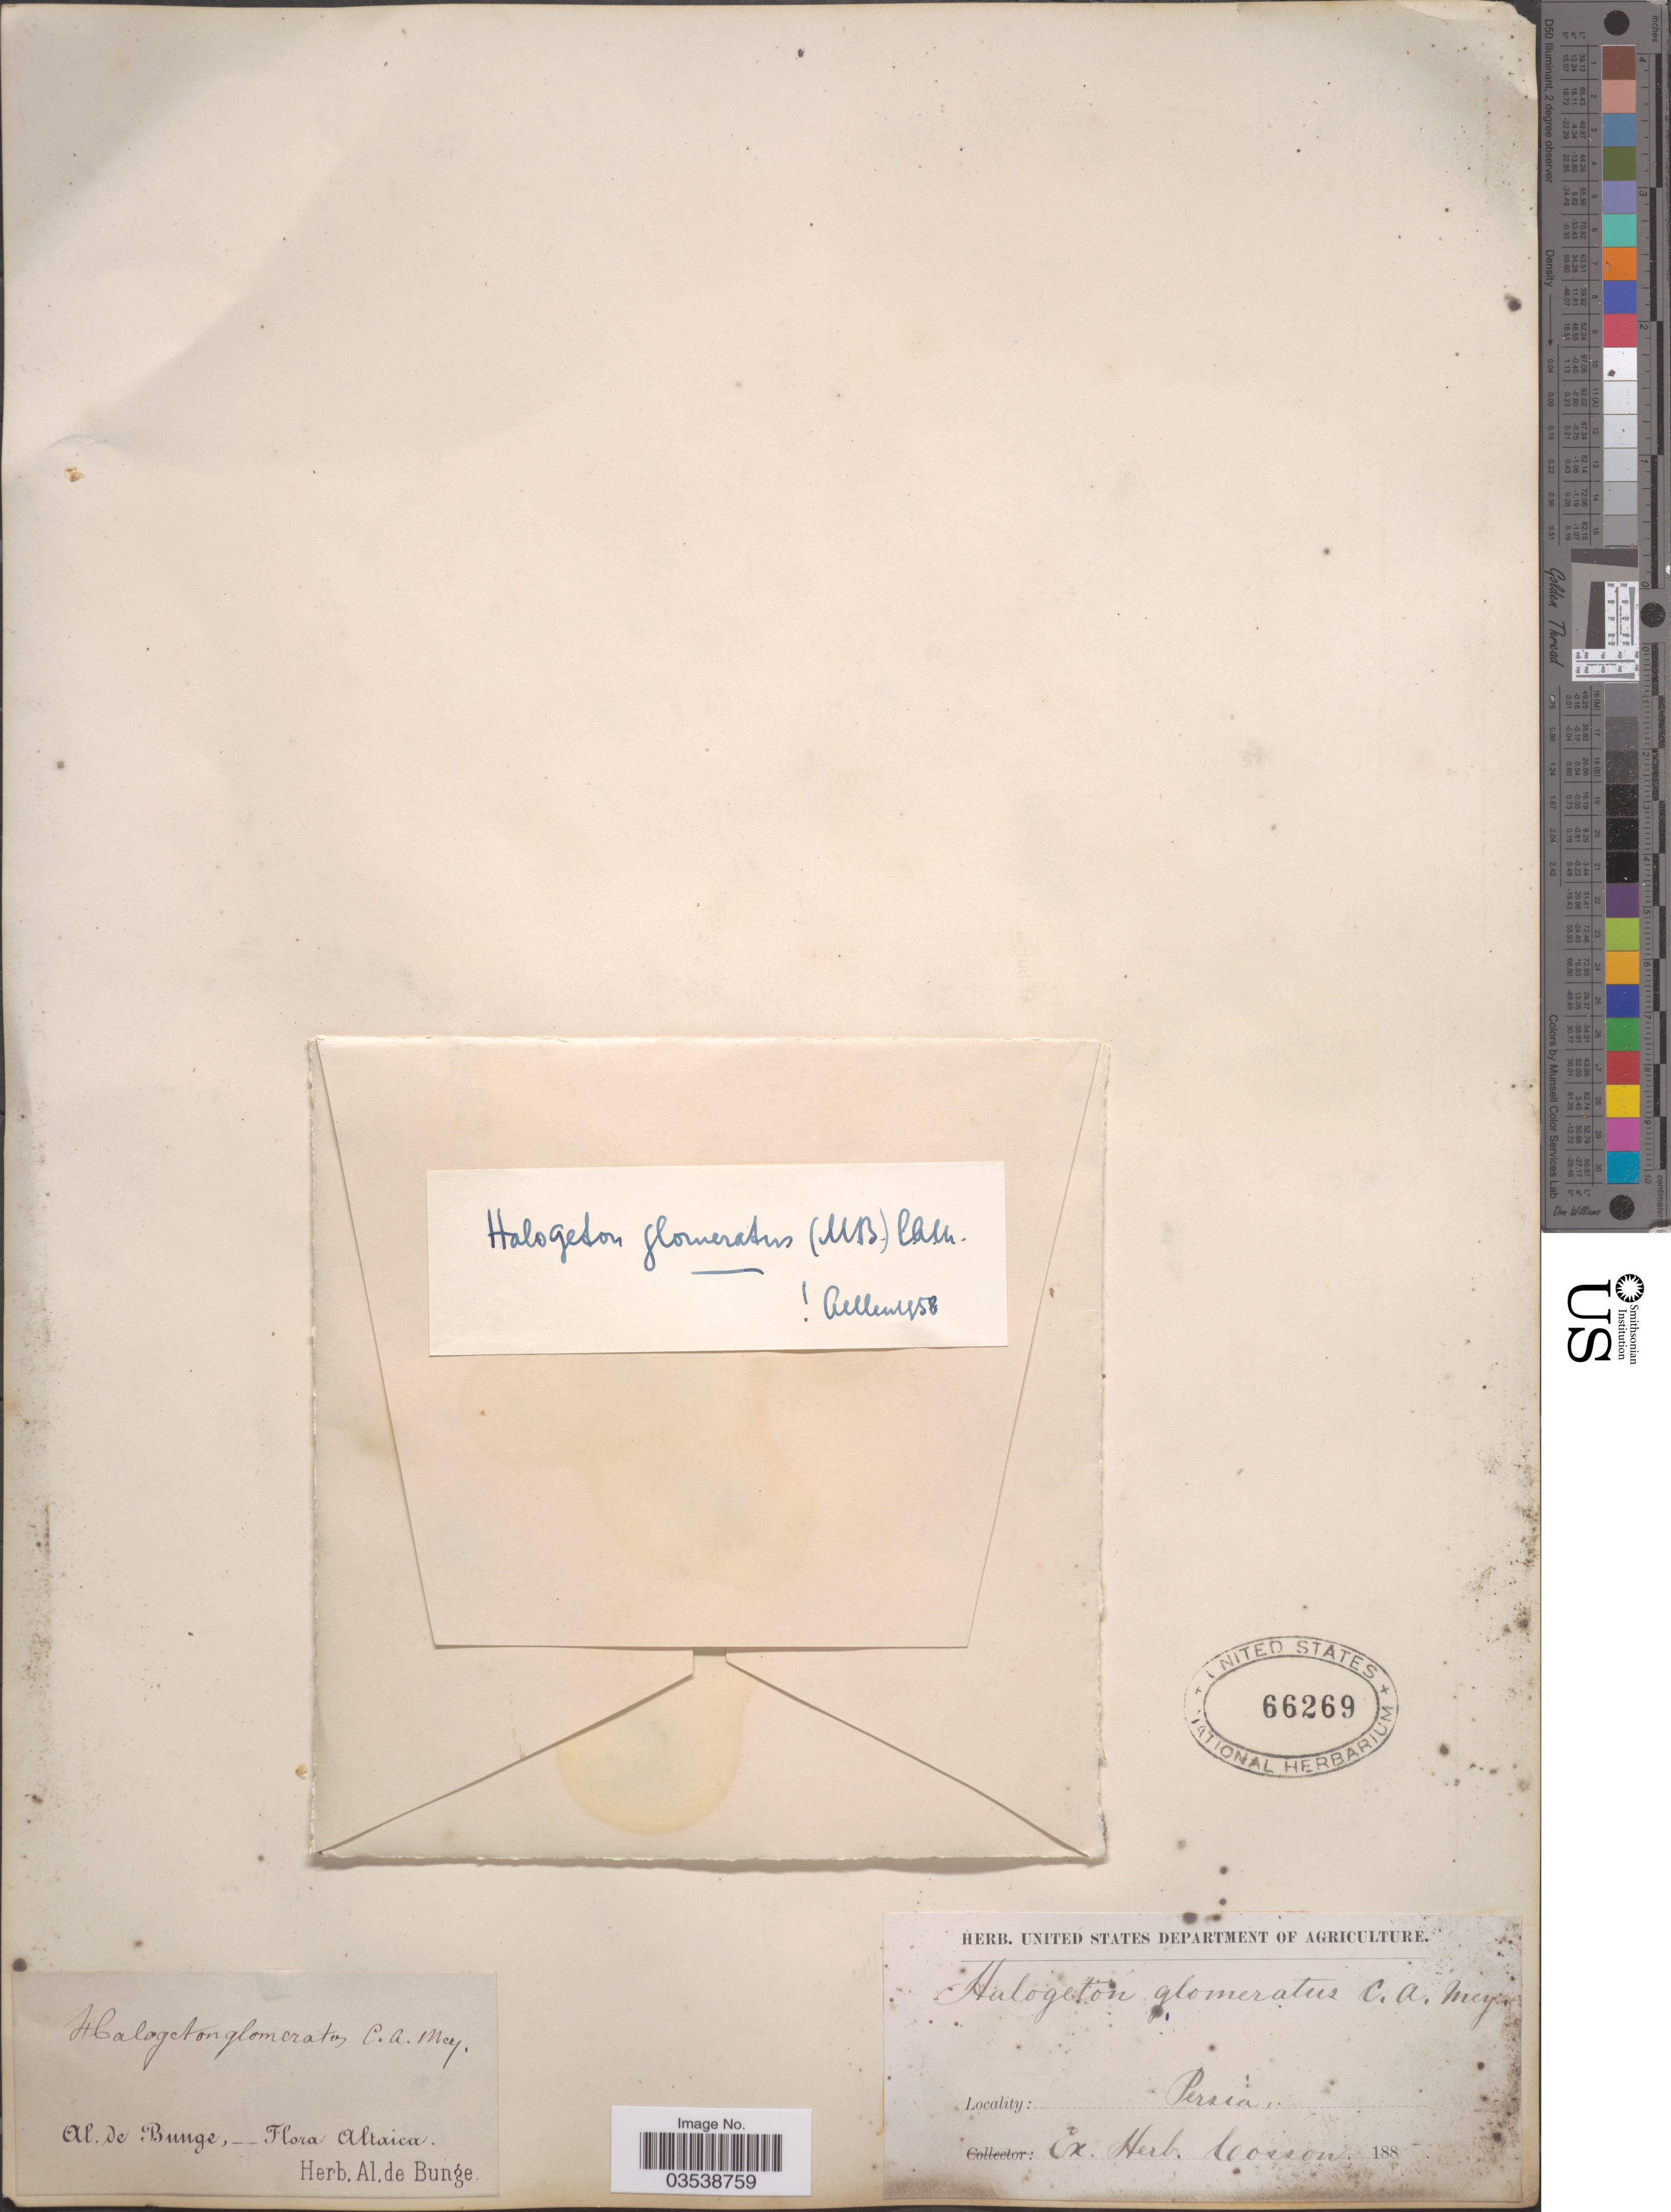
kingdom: Plantae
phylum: Tracheophyta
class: Magnoliopsida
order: Caryophyllales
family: Amaranthaceae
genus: Halogeton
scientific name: Halogeton glomeratus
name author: (M. Bieb.) C.A. Mey.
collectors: A. de Bunge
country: Iran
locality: Persia. Altaica.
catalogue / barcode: US 66269